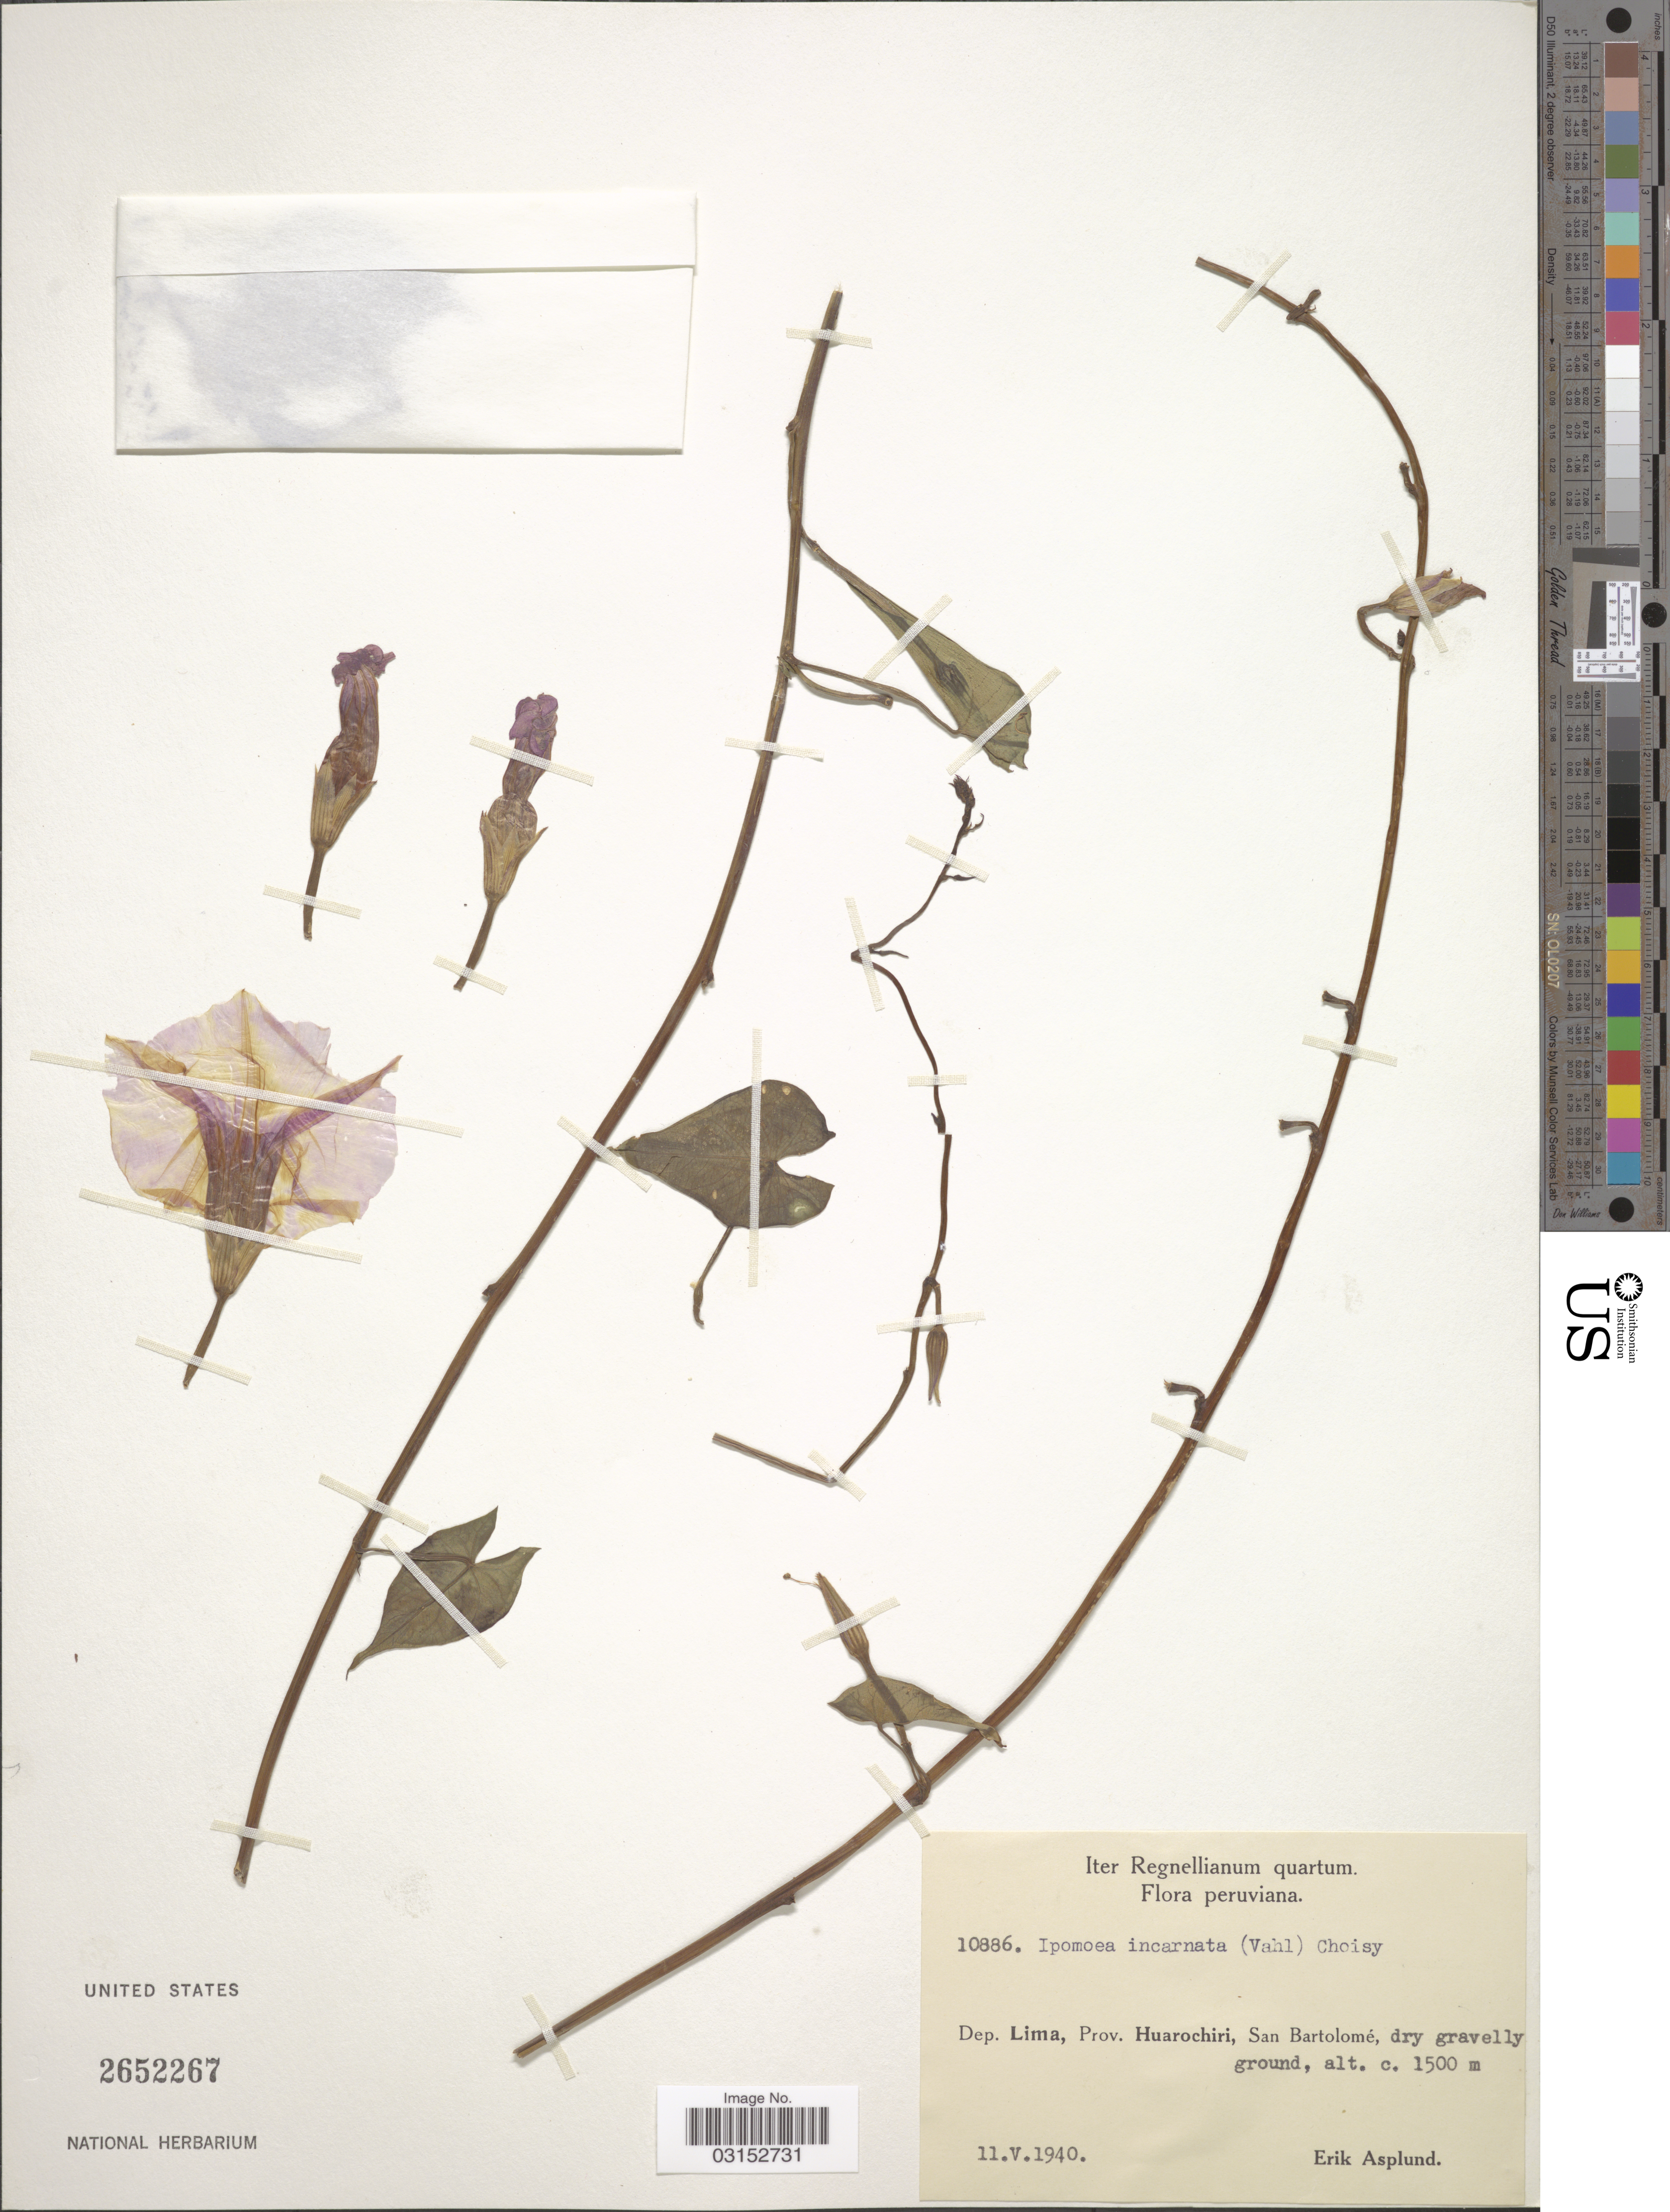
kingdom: Plantae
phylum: Tracheophyta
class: Magnoliopsida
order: Solanales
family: Convolvulaceae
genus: Ipomoea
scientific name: Ipomoea incarnata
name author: (Vahl) Choisy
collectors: E. Asplund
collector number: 10886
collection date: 1940-05-11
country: Peru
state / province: Lima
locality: Dep. Lima, Prov. Huarochiri, San Bartolomé.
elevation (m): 1500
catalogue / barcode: US 2652267